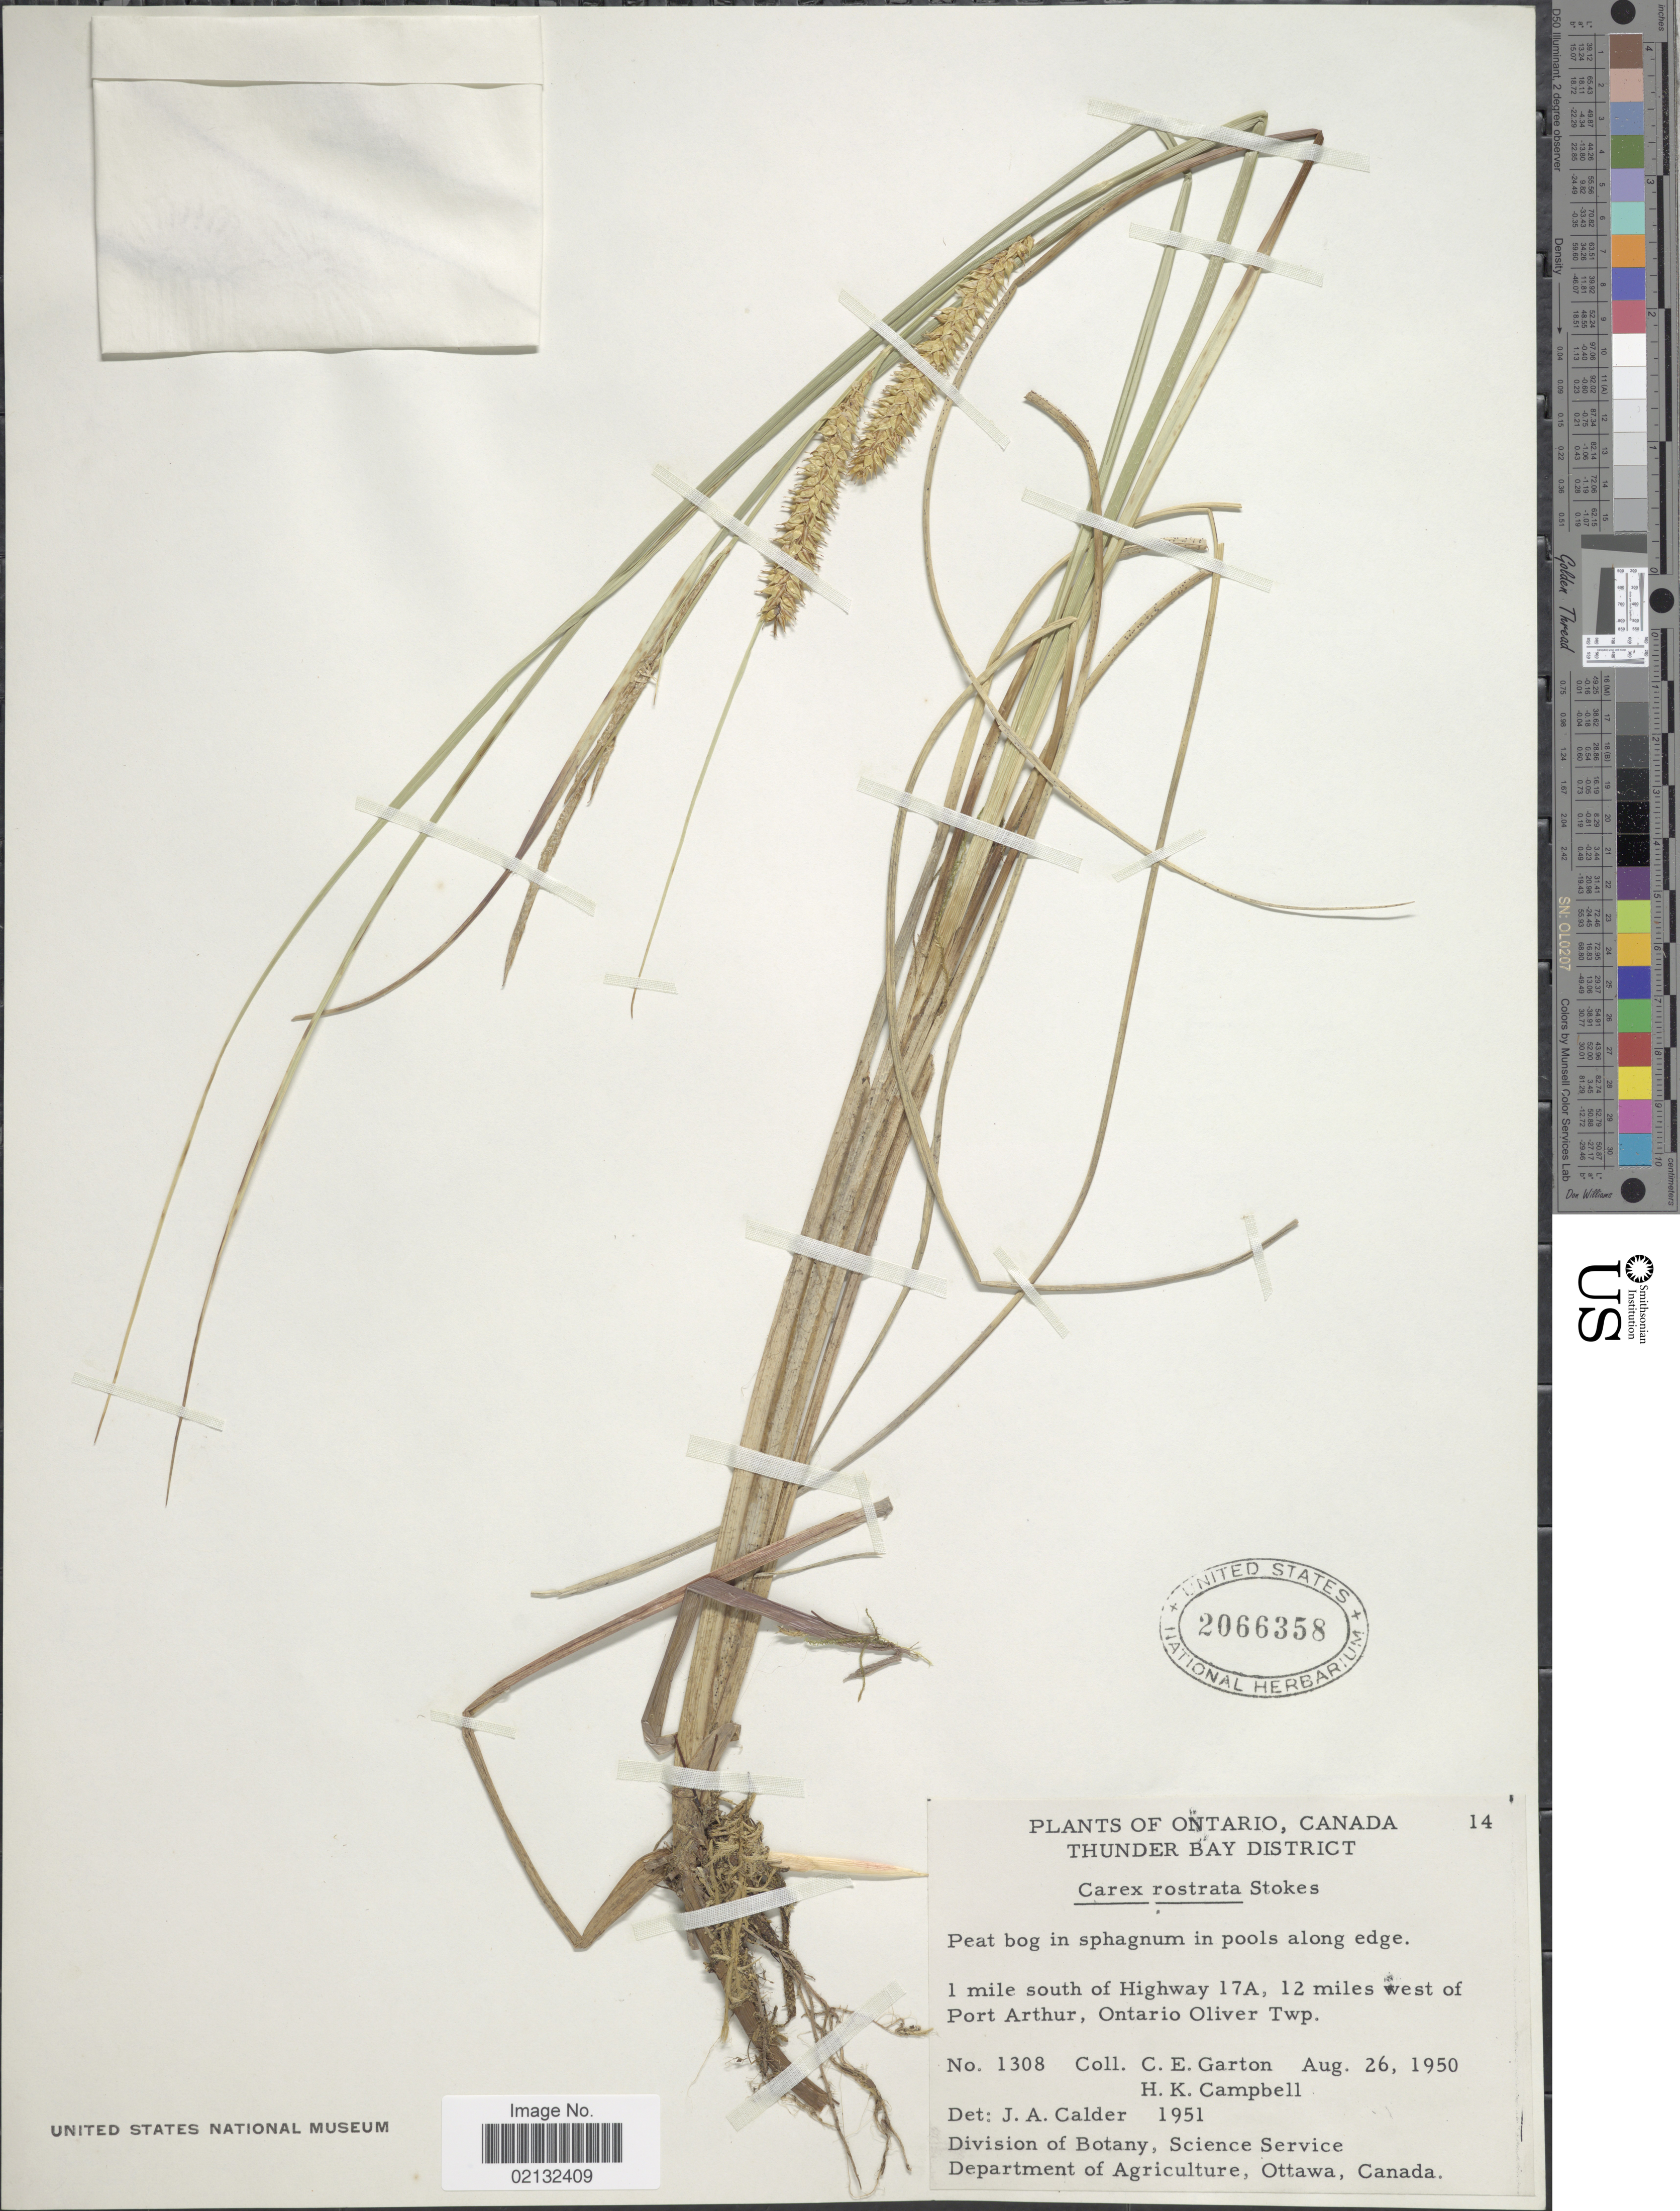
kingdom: Plantae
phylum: Tracheophyta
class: Liliopsida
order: Poales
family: Cyperaceae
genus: Carex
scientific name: Carex rostrata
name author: Stokes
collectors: C. E. Garton & H. K. Campbell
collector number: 1308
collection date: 1950-08-26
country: Canada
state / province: Ontario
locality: Thunder Bay District, 1 mile south of Highway 17A, 12 miles west of Port Arthur, Ontario Oliver Twp.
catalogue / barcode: US 2066358